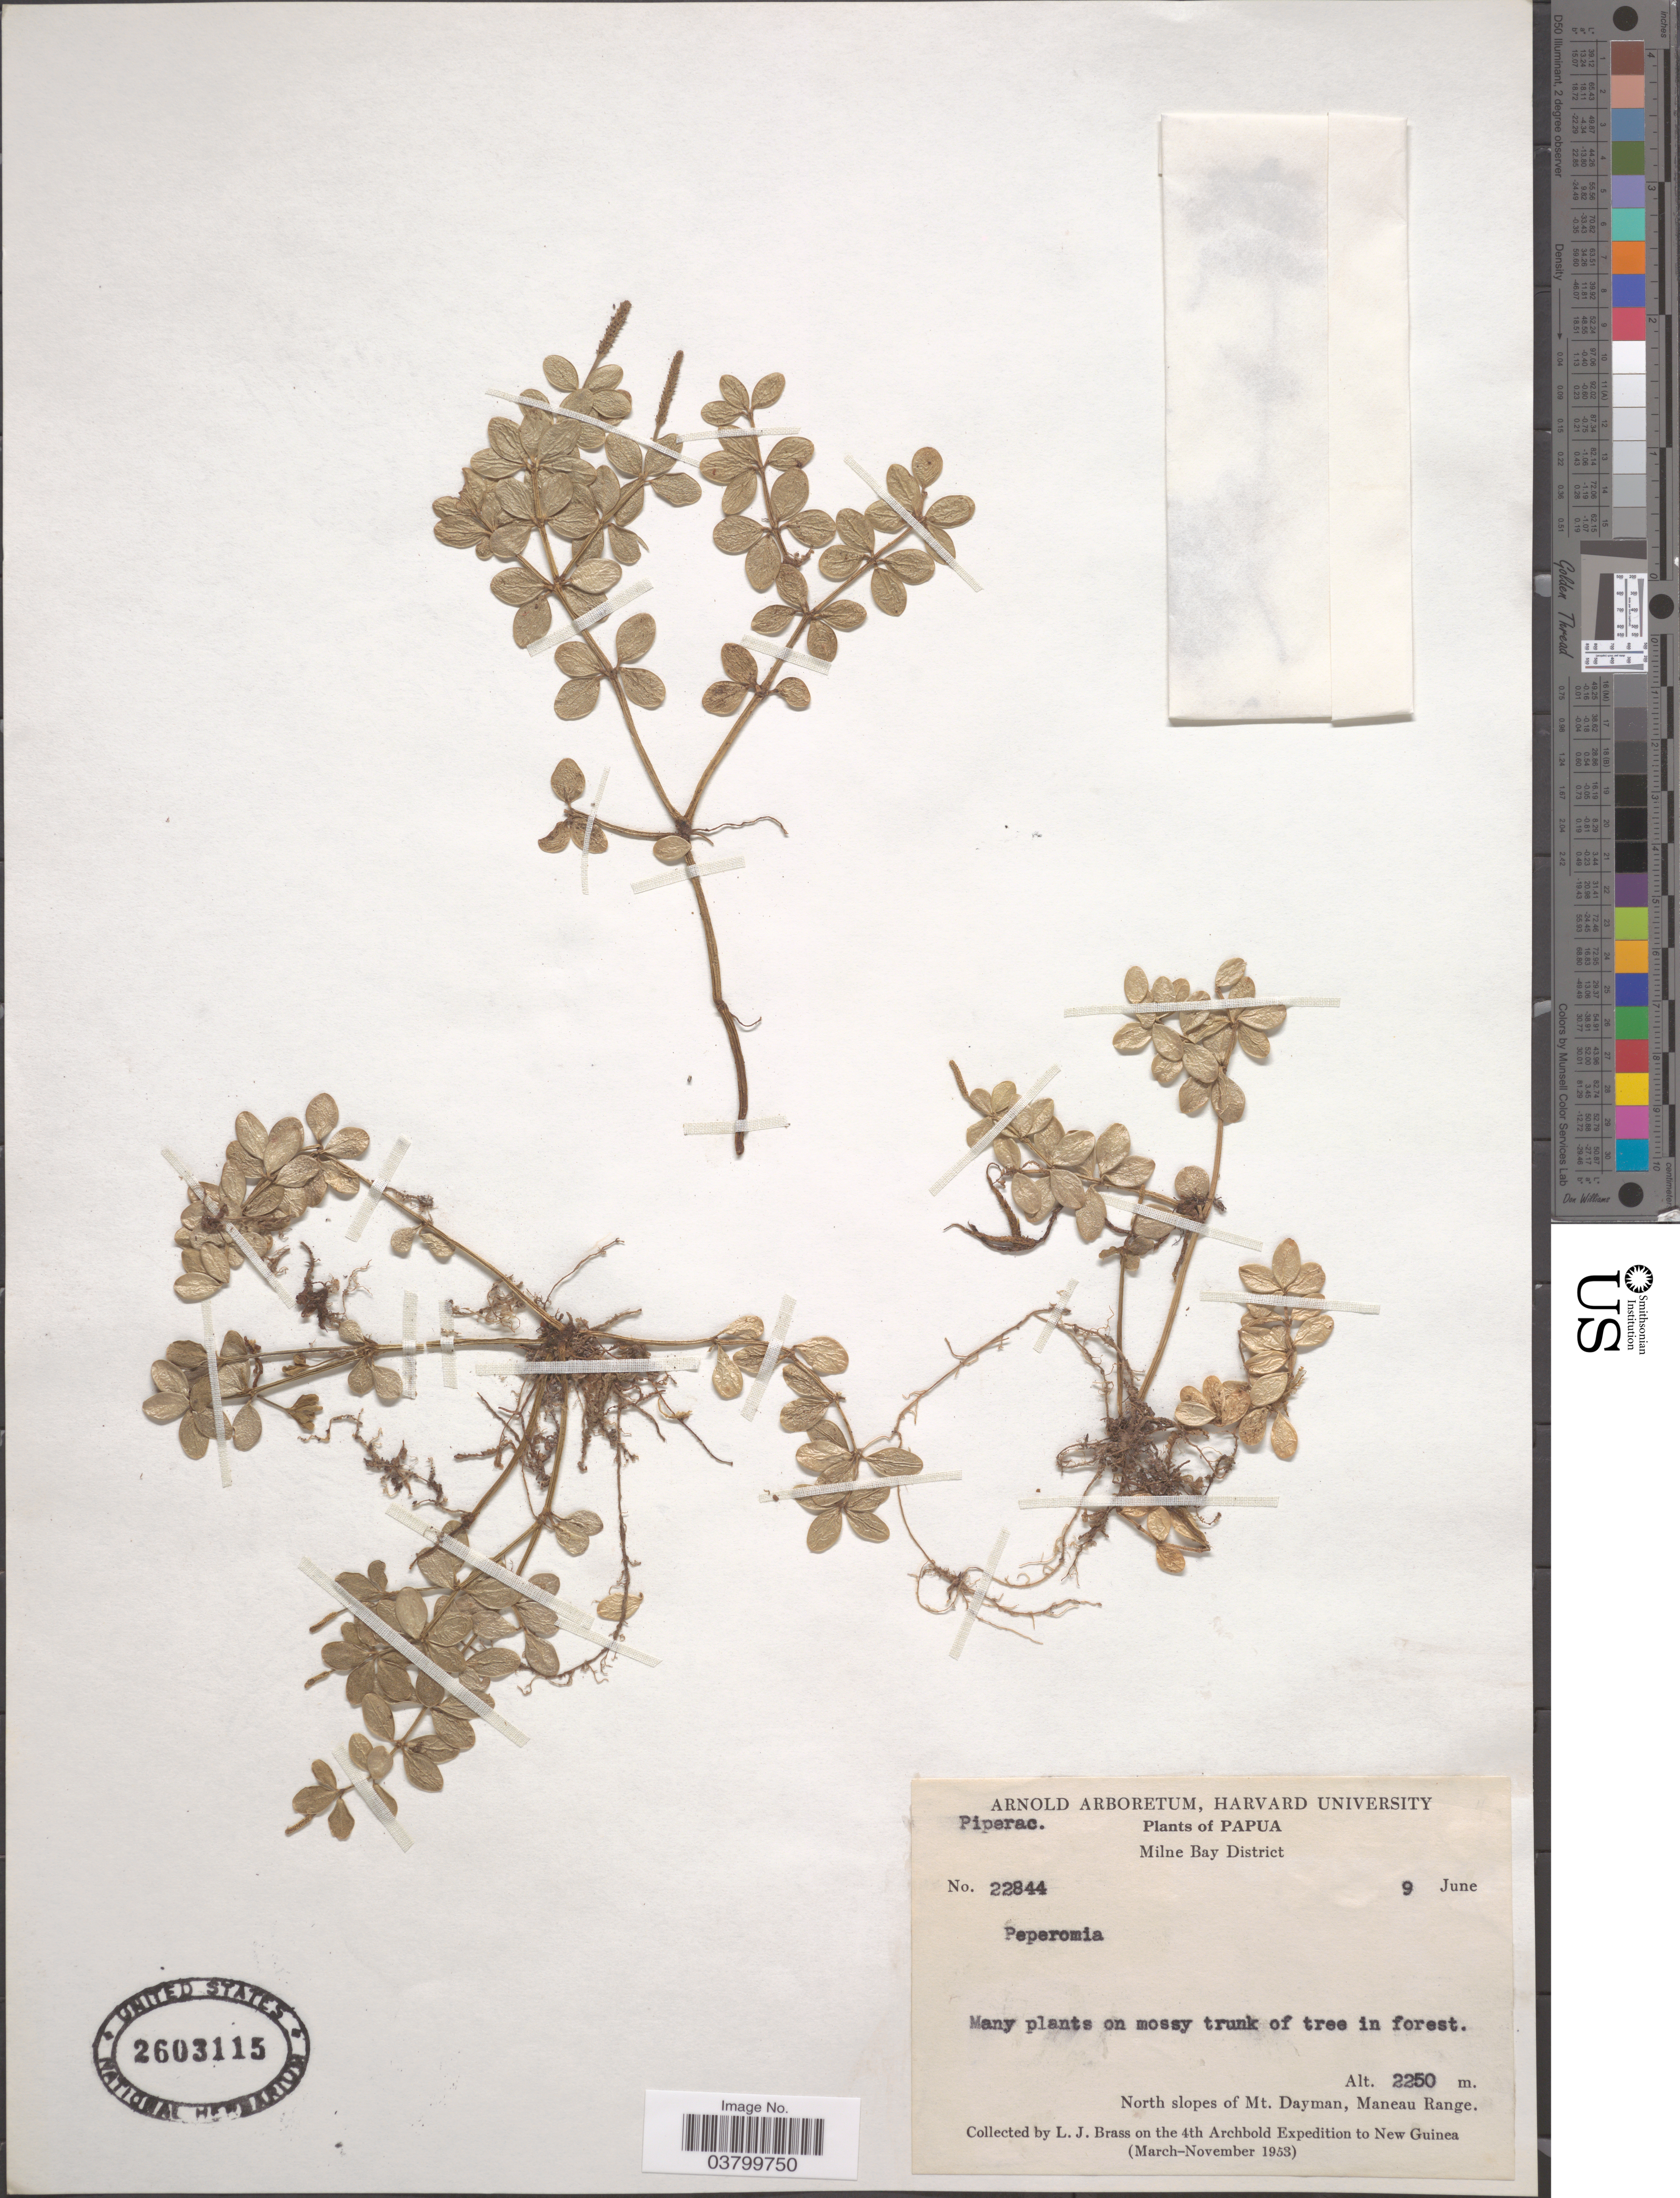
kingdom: Plantae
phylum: Tracheophyta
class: Magnoliopsida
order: Piperales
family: Piperaceae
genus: Peperomia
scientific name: Peperomia sp.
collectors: L. J. Brass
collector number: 22844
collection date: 1953-06-09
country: Papua New Guinea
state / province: Milne Bay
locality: Milne Bay District. North slopes of Mt. Dayman, Maneau Range. New Guinea.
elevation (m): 2250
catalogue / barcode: US 2603115